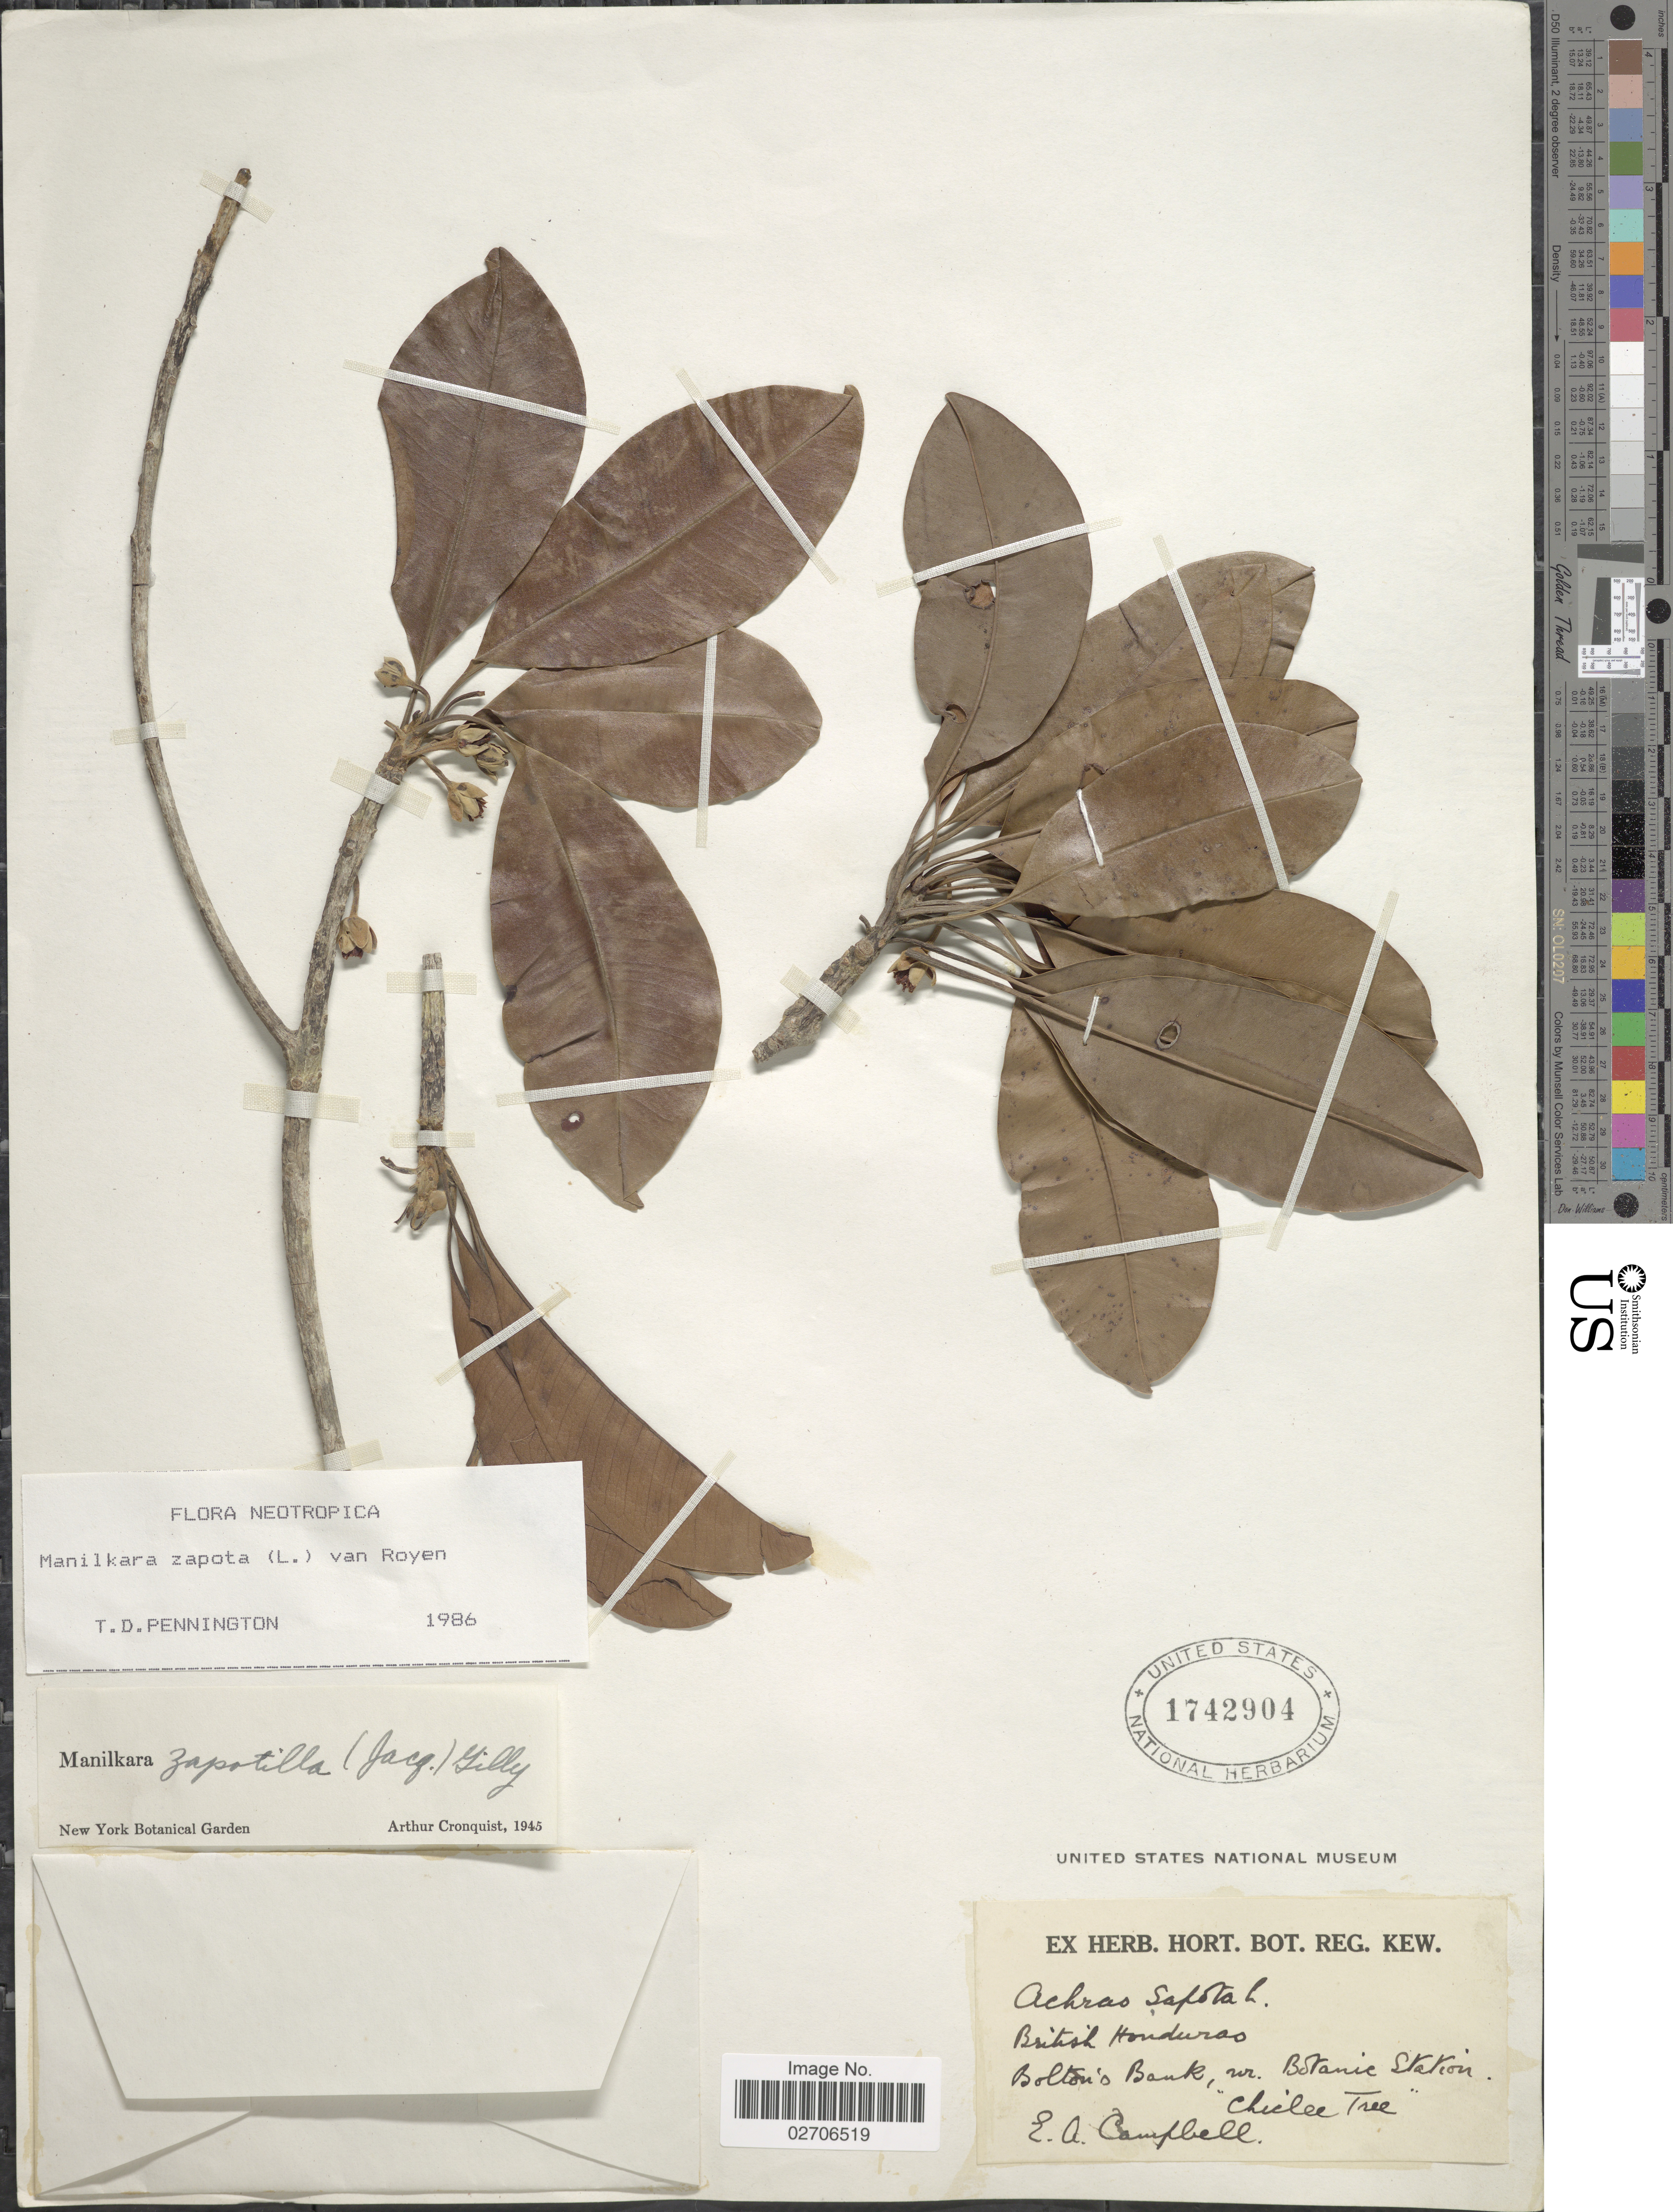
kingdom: Plantae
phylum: Tracheophyta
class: Magnoliopsida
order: Ericales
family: Sapotaceae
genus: Manilkara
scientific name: Manilkara zapota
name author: (L.) P. Royen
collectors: E. Campbell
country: Belize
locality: British Honduras, Bolton's Bank, nr. Botanic Station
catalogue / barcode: US 1742904